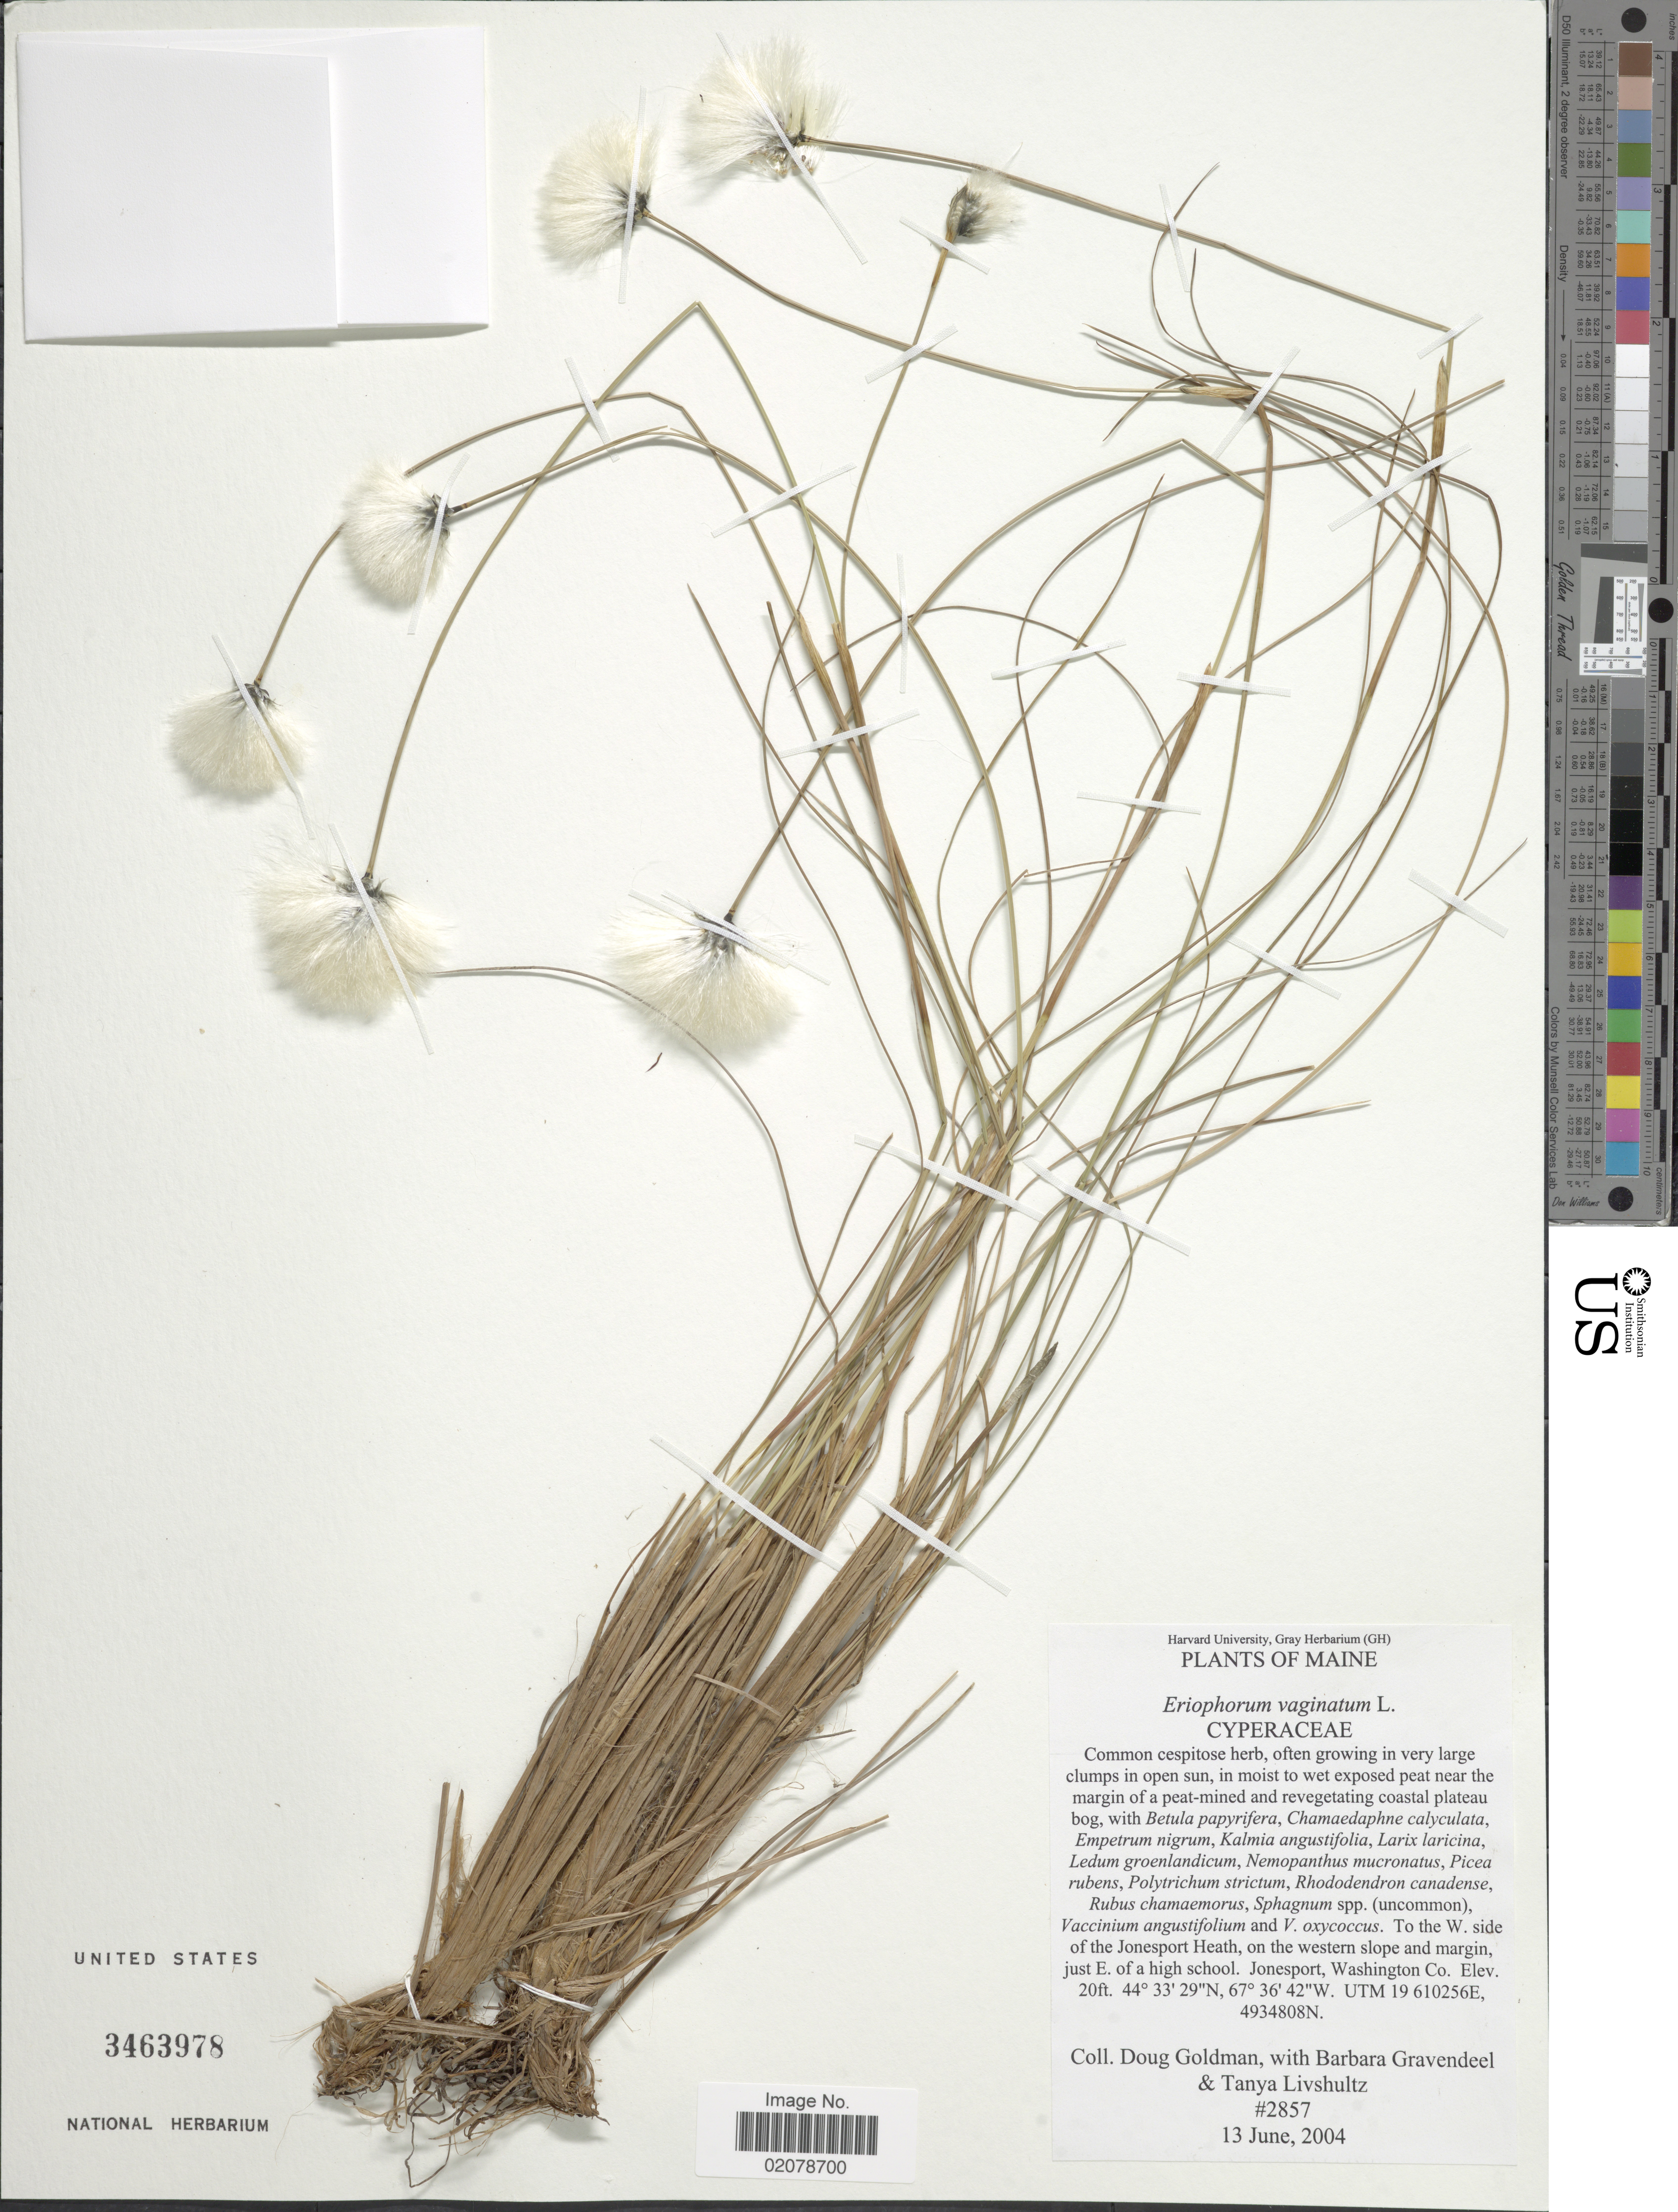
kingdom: Plantae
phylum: Tracheophyta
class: Liliopsida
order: Poales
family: Cyperaceae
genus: Eriophorum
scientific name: Eriophorum vaginatum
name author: L.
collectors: D. Goldman, B. Gravendeel & T. Livshultz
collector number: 2857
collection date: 2004-06-13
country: United States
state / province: Maine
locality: To the W. side of the Jonesport Heath, on the western slope and margin, just E. of a high school. Jonesport, Washington Co.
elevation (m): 6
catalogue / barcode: US 3463978